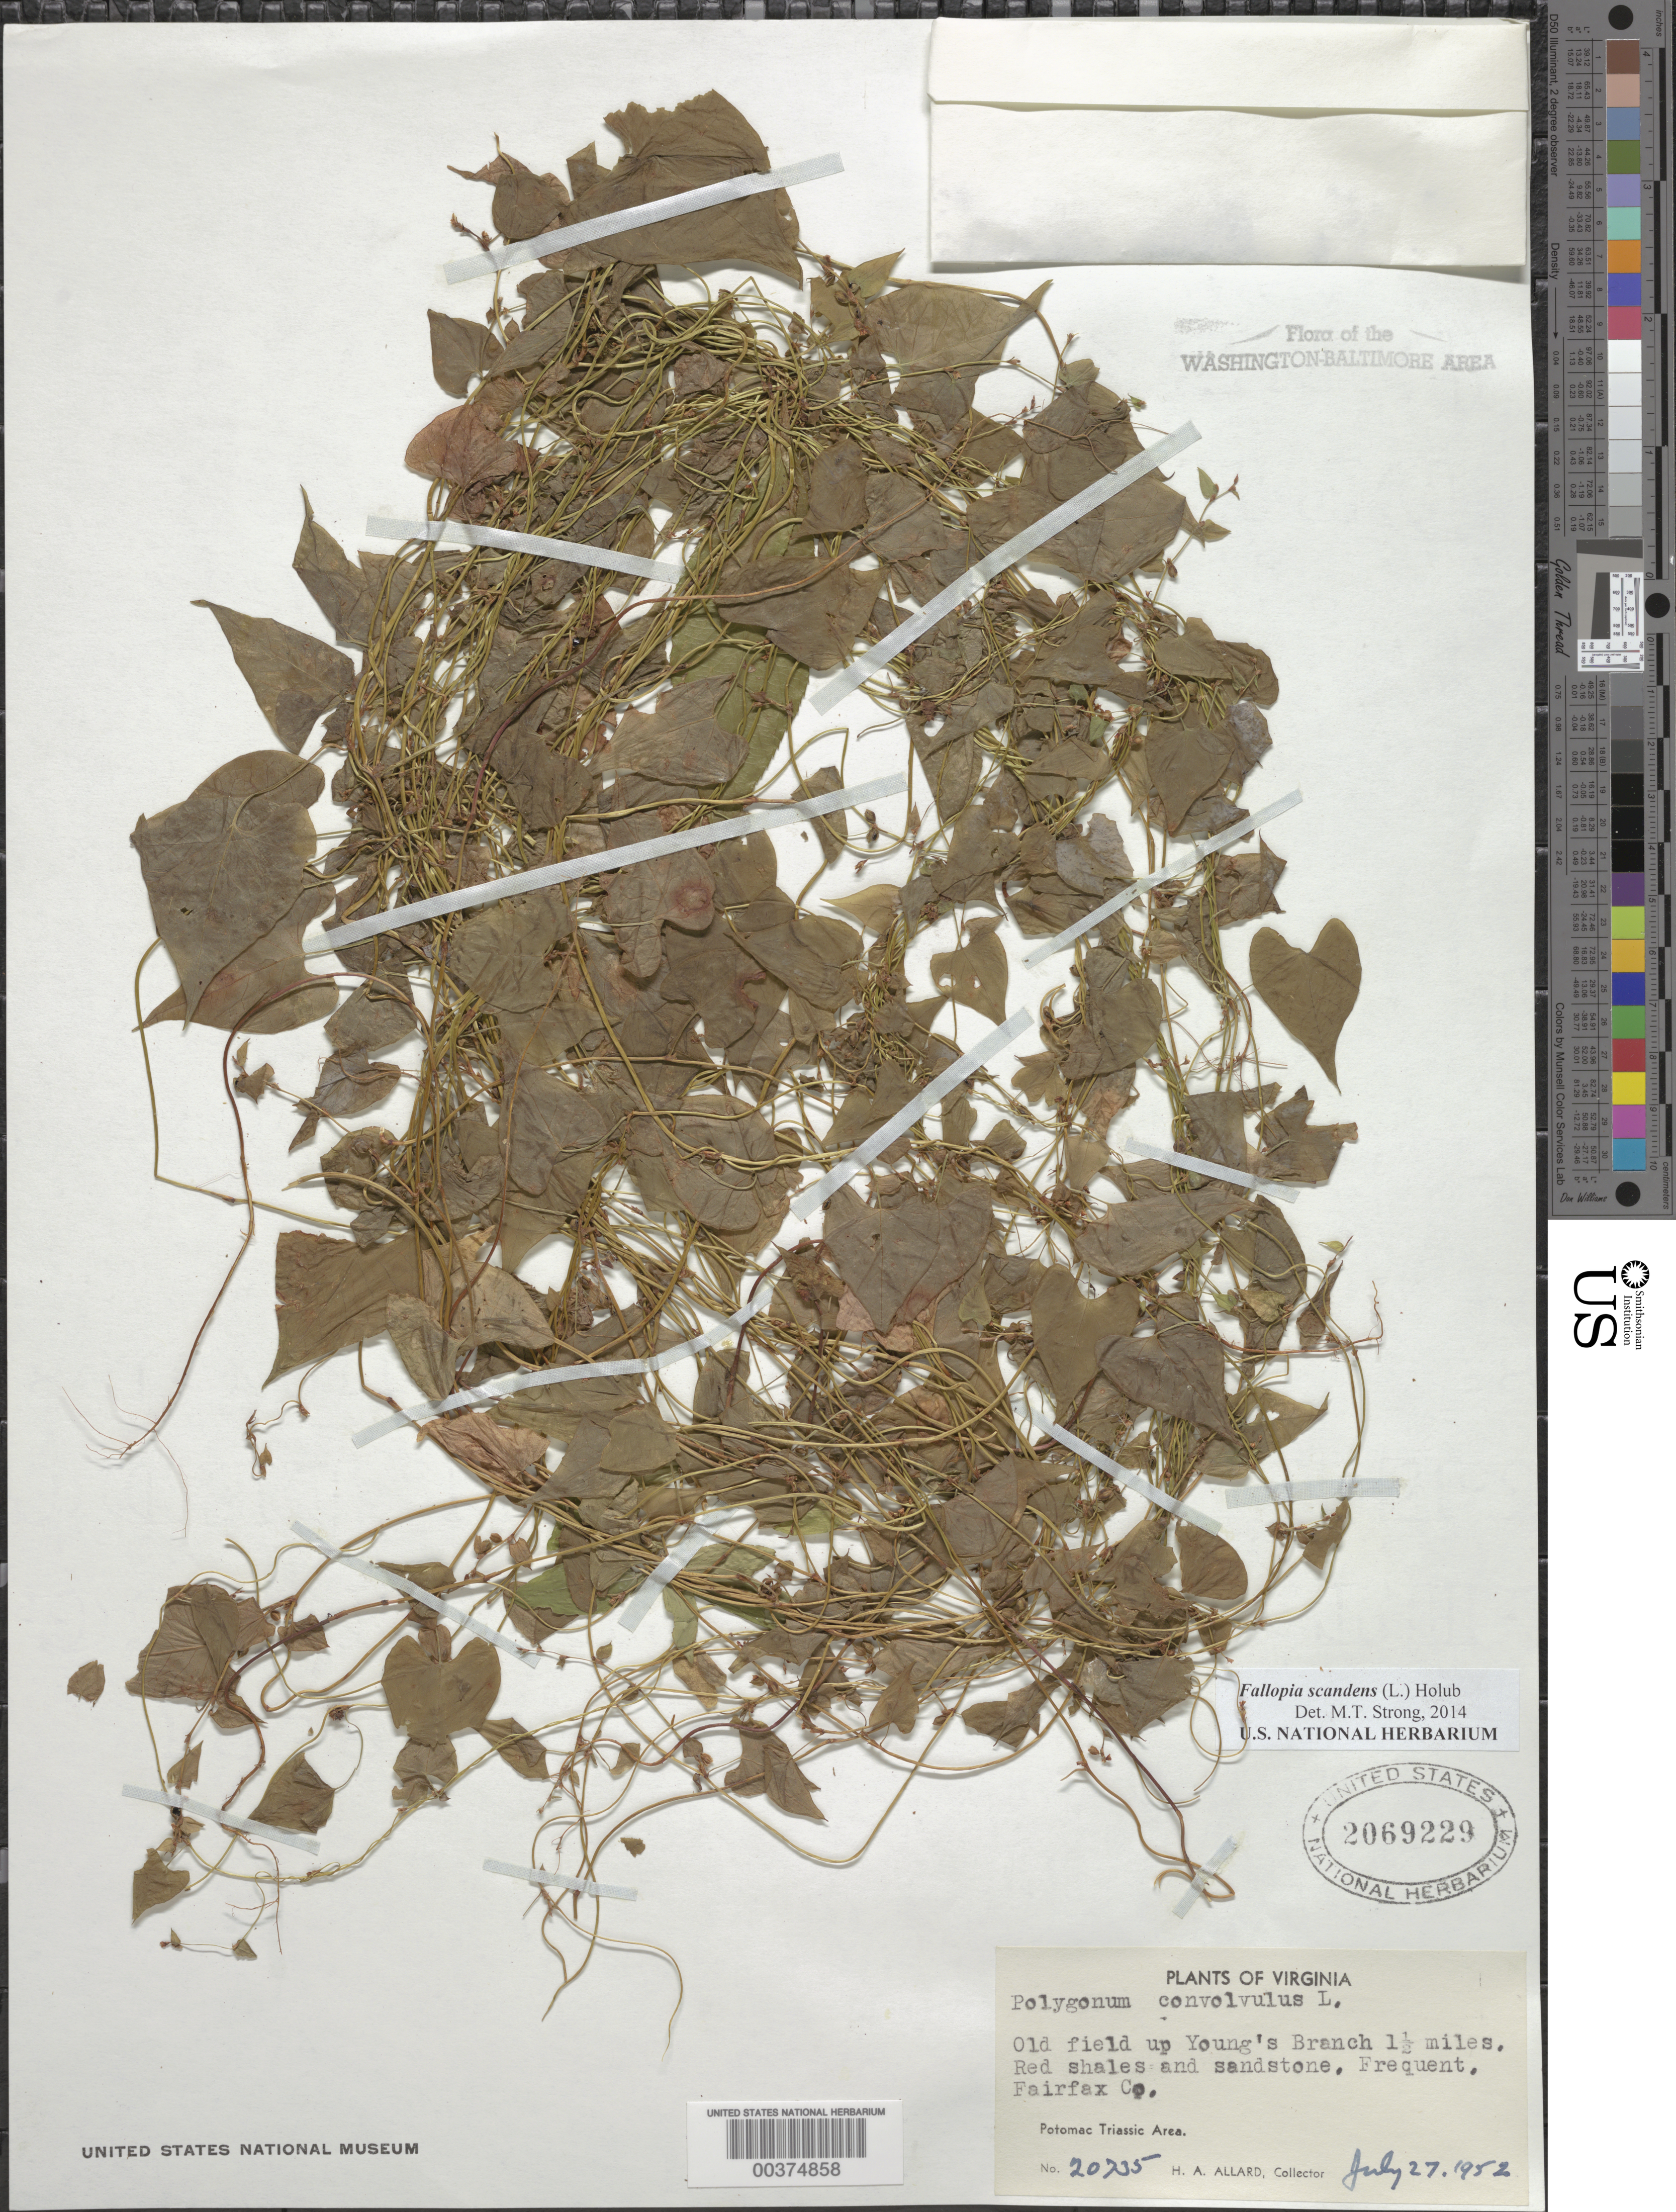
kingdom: Plantae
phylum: Tracheophyta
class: Magnoliopsida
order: Caryophyllales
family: Polygonaceae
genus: Fallopia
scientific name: Fallopia scandens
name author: (L.) Holub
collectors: H. A. Allard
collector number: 20735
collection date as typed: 27 Jul 1952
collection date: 1952-07-27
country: United States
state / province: Virginia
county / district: Fairfax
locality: Upstream on Youngs Branch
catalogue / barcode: US 2069229